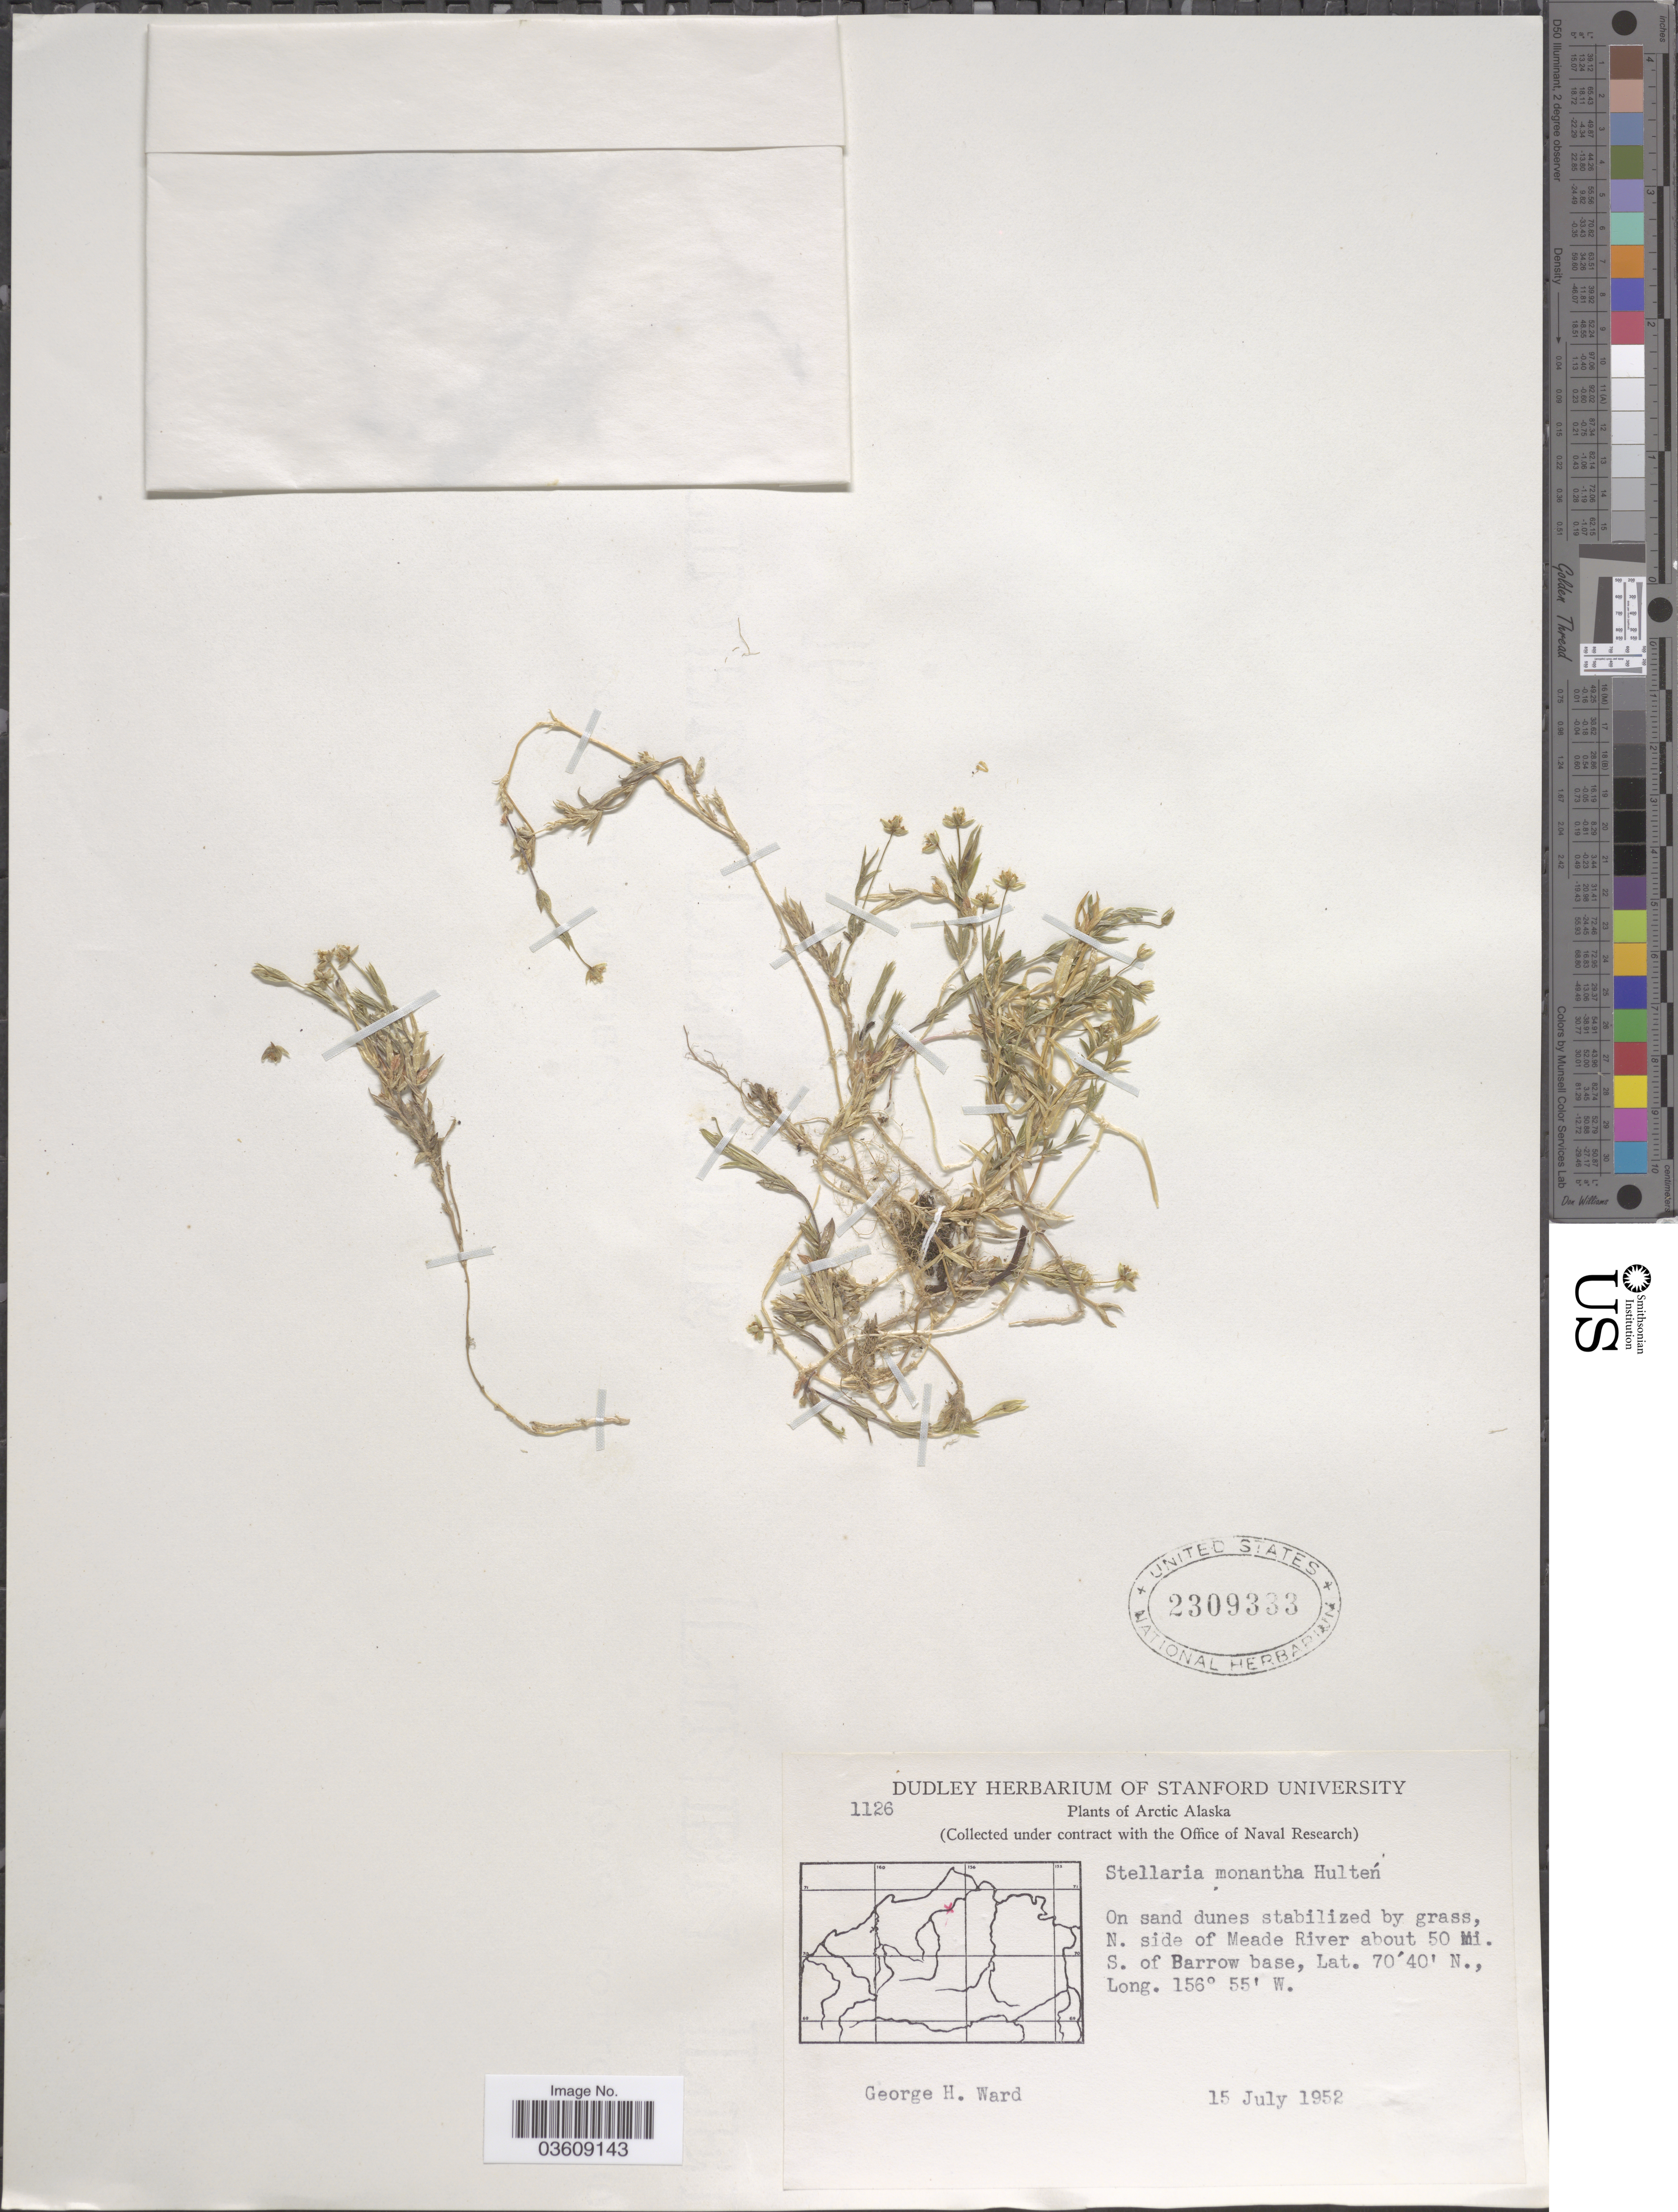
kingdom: Plantae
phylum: Tracheophyta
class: Magnoliopsida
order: Caryophyllales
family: Caryophyllaceae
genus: Stellaria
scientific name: Stellaria monantha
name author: Hultén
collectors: G. H. Ward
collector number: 1126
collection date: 1952-07-15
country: United States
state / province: Alaska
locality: Arctic. N. side of Meade River about 50 Mi. S. of Barrow base.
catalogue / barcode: US 2309333